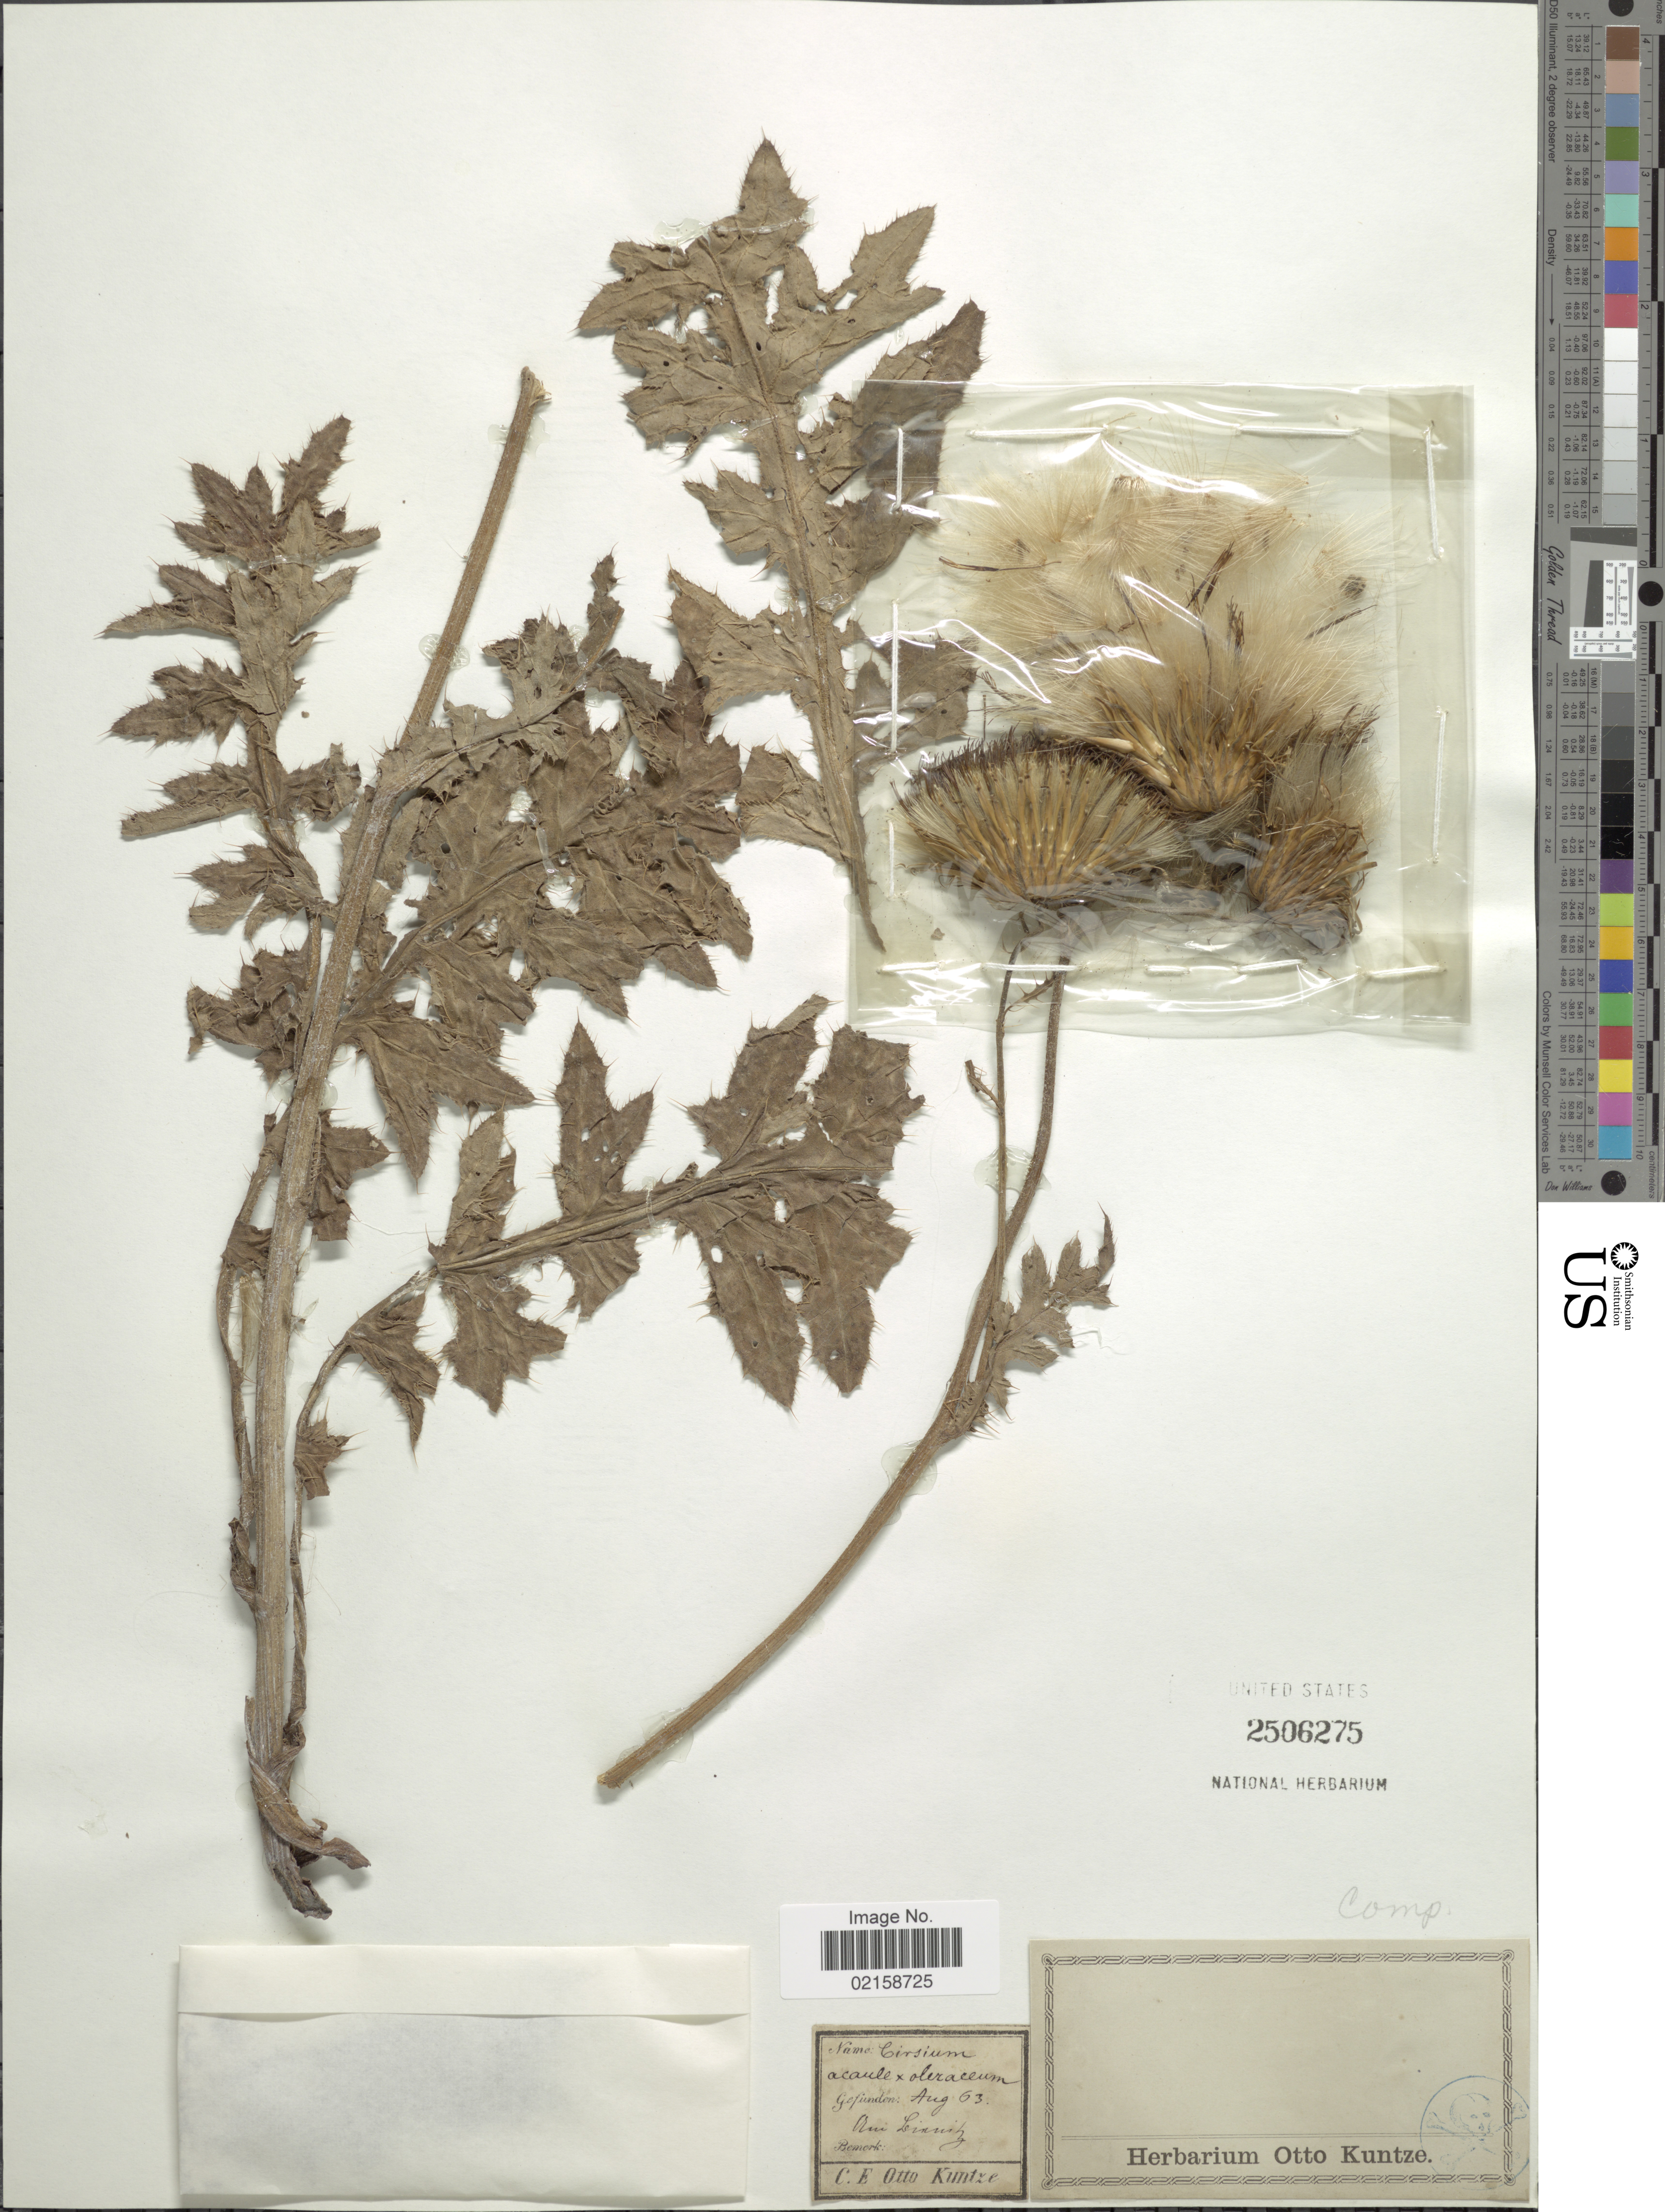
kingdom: Plantae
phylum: Tracheophyta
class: Magnoliopsida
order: Asterales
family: Asteraceae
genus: Cirsium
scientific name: Cirsium acaule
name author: (L.) Scop.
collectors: C.E.O. Kuntze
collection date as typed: Transcribed d/m/y: /8/63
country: Germany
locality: Linnich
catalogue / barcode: US 3506275